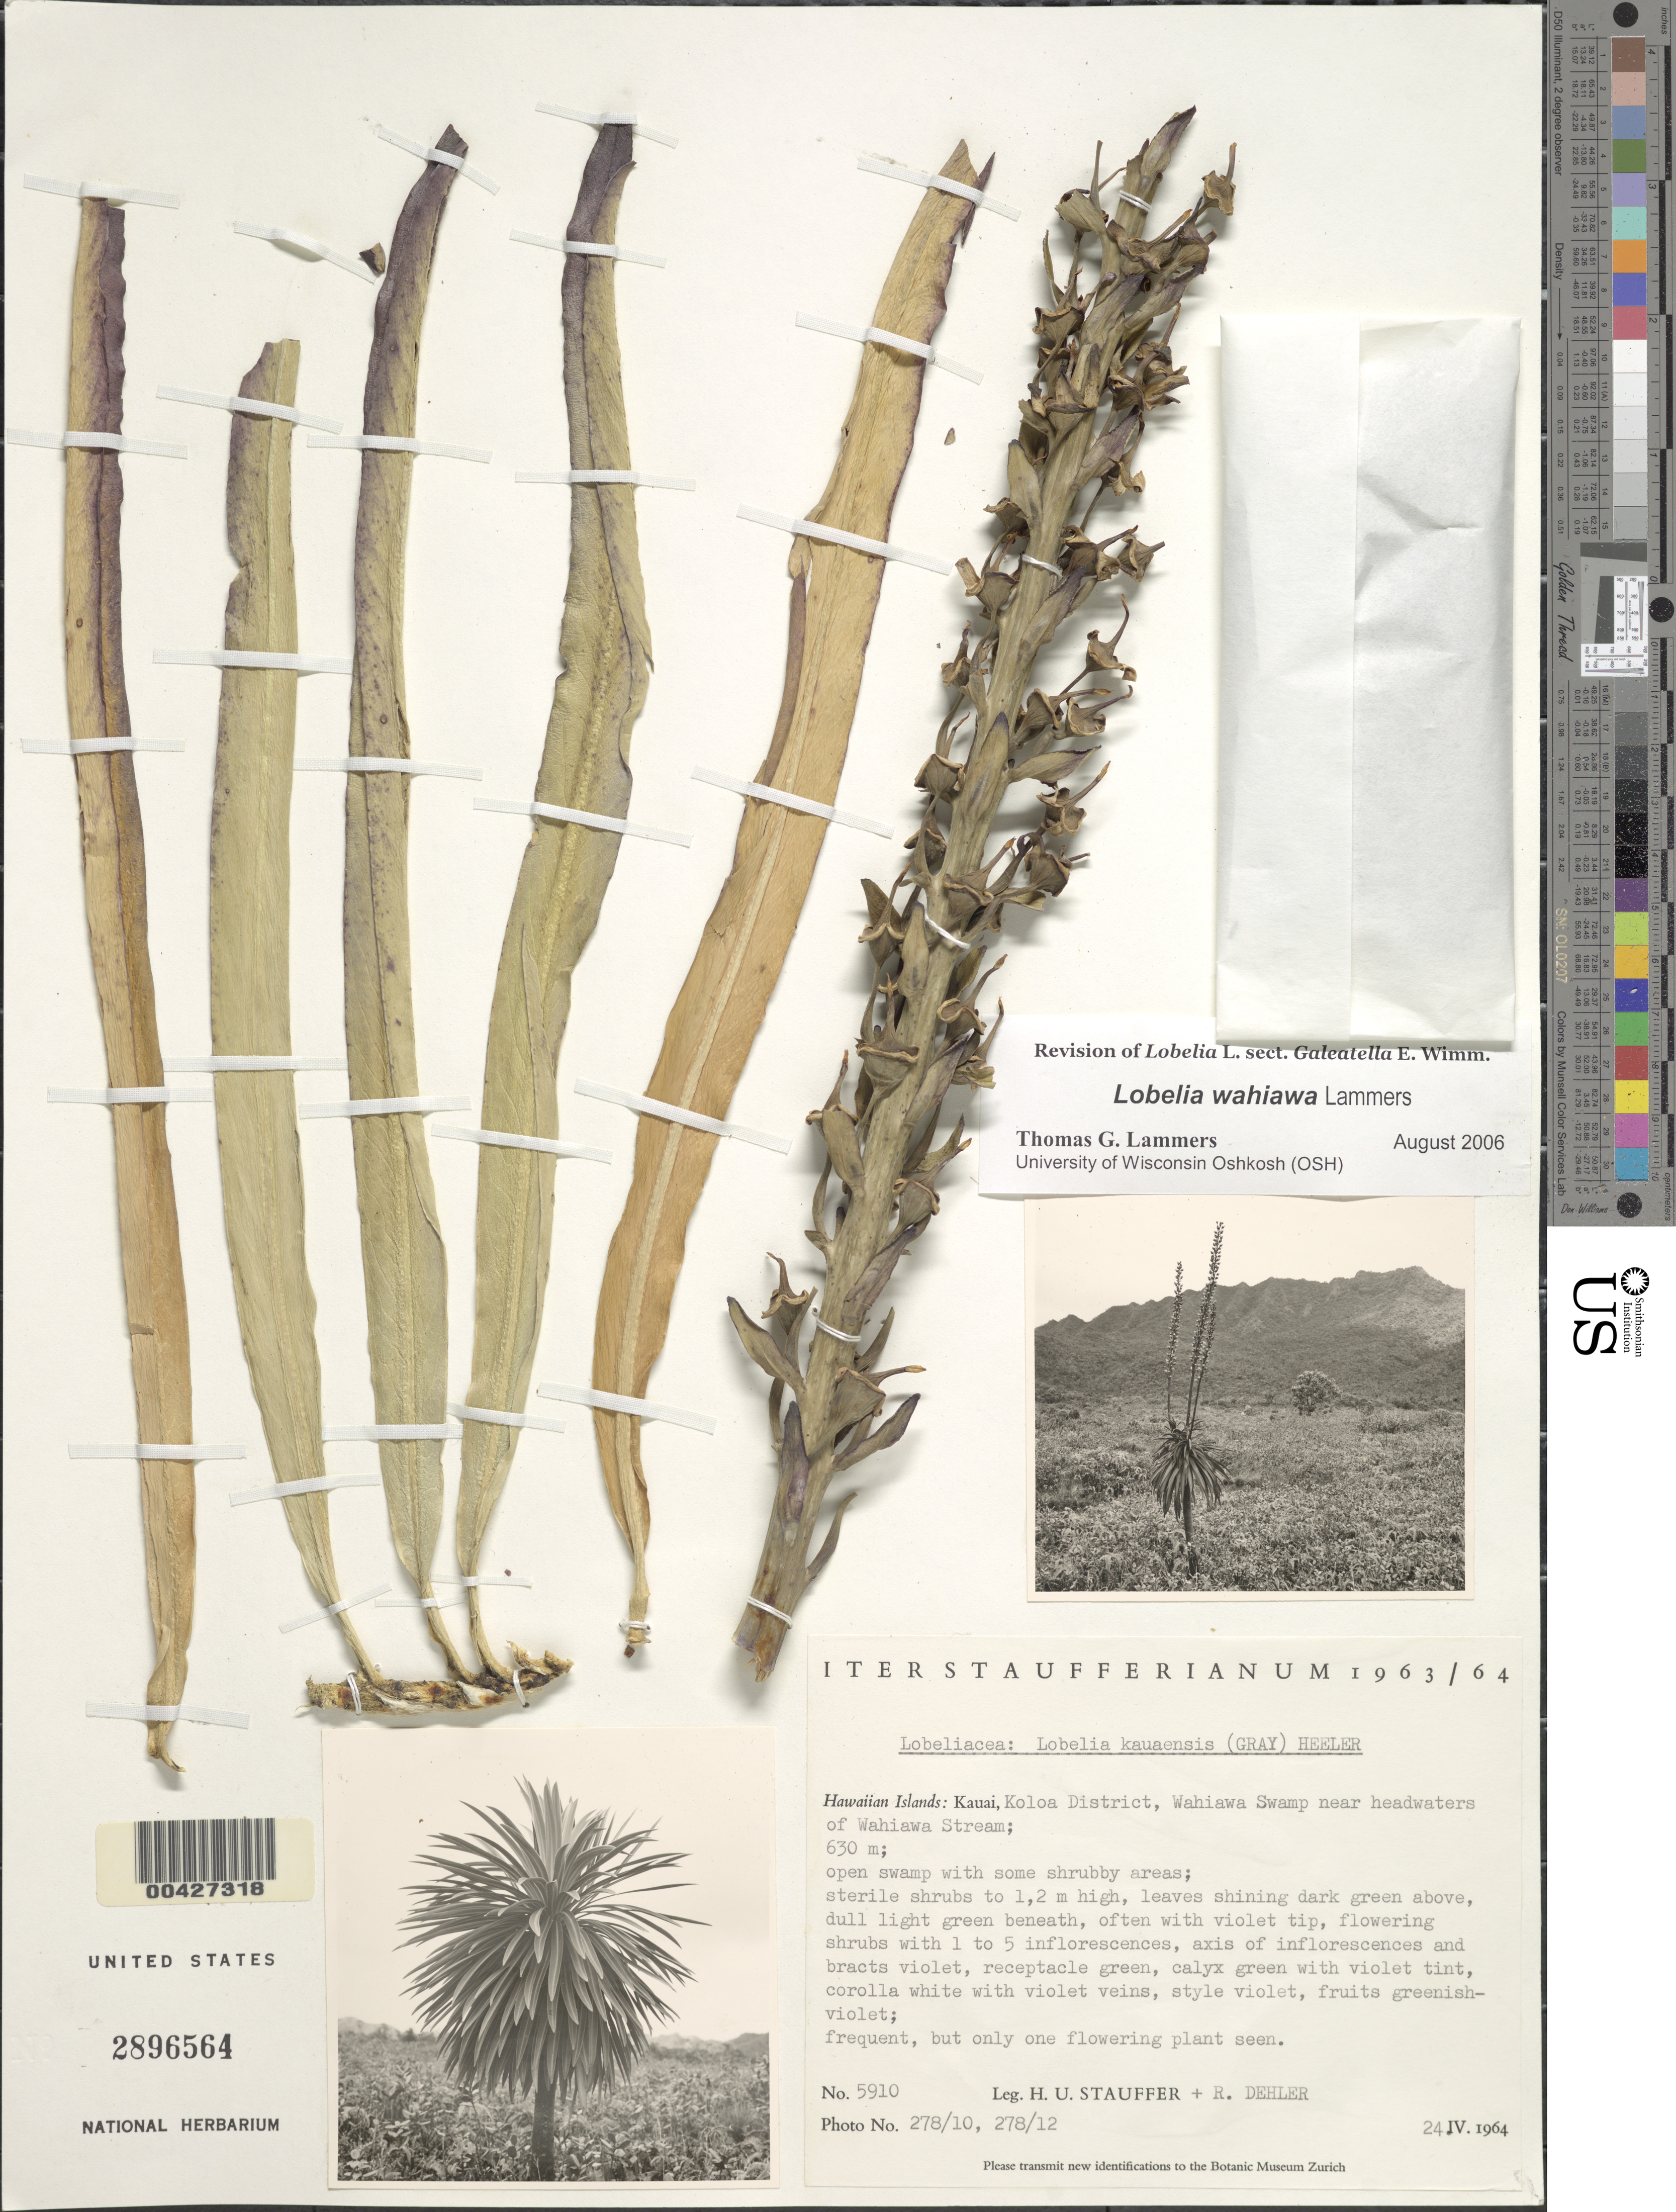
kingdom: Plantae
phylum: Tracheophyta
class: Magnoliopsida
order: Asterales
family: Campanulaceae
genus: Lobelia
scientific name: Lobelia wahiawa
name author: Lammers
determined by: Lammers, T. G.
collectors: H. U. Stauffer & R. Dehler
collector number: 5910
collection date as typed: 24 Apr 1964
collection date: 1964-04-24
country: United States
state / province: Hawaii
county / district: Kauai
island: Kaua'i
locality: Koloa District, Wahiawa Swamp near headwaters of Wahiawa Stream.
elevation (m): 630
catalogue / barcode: US 2896564